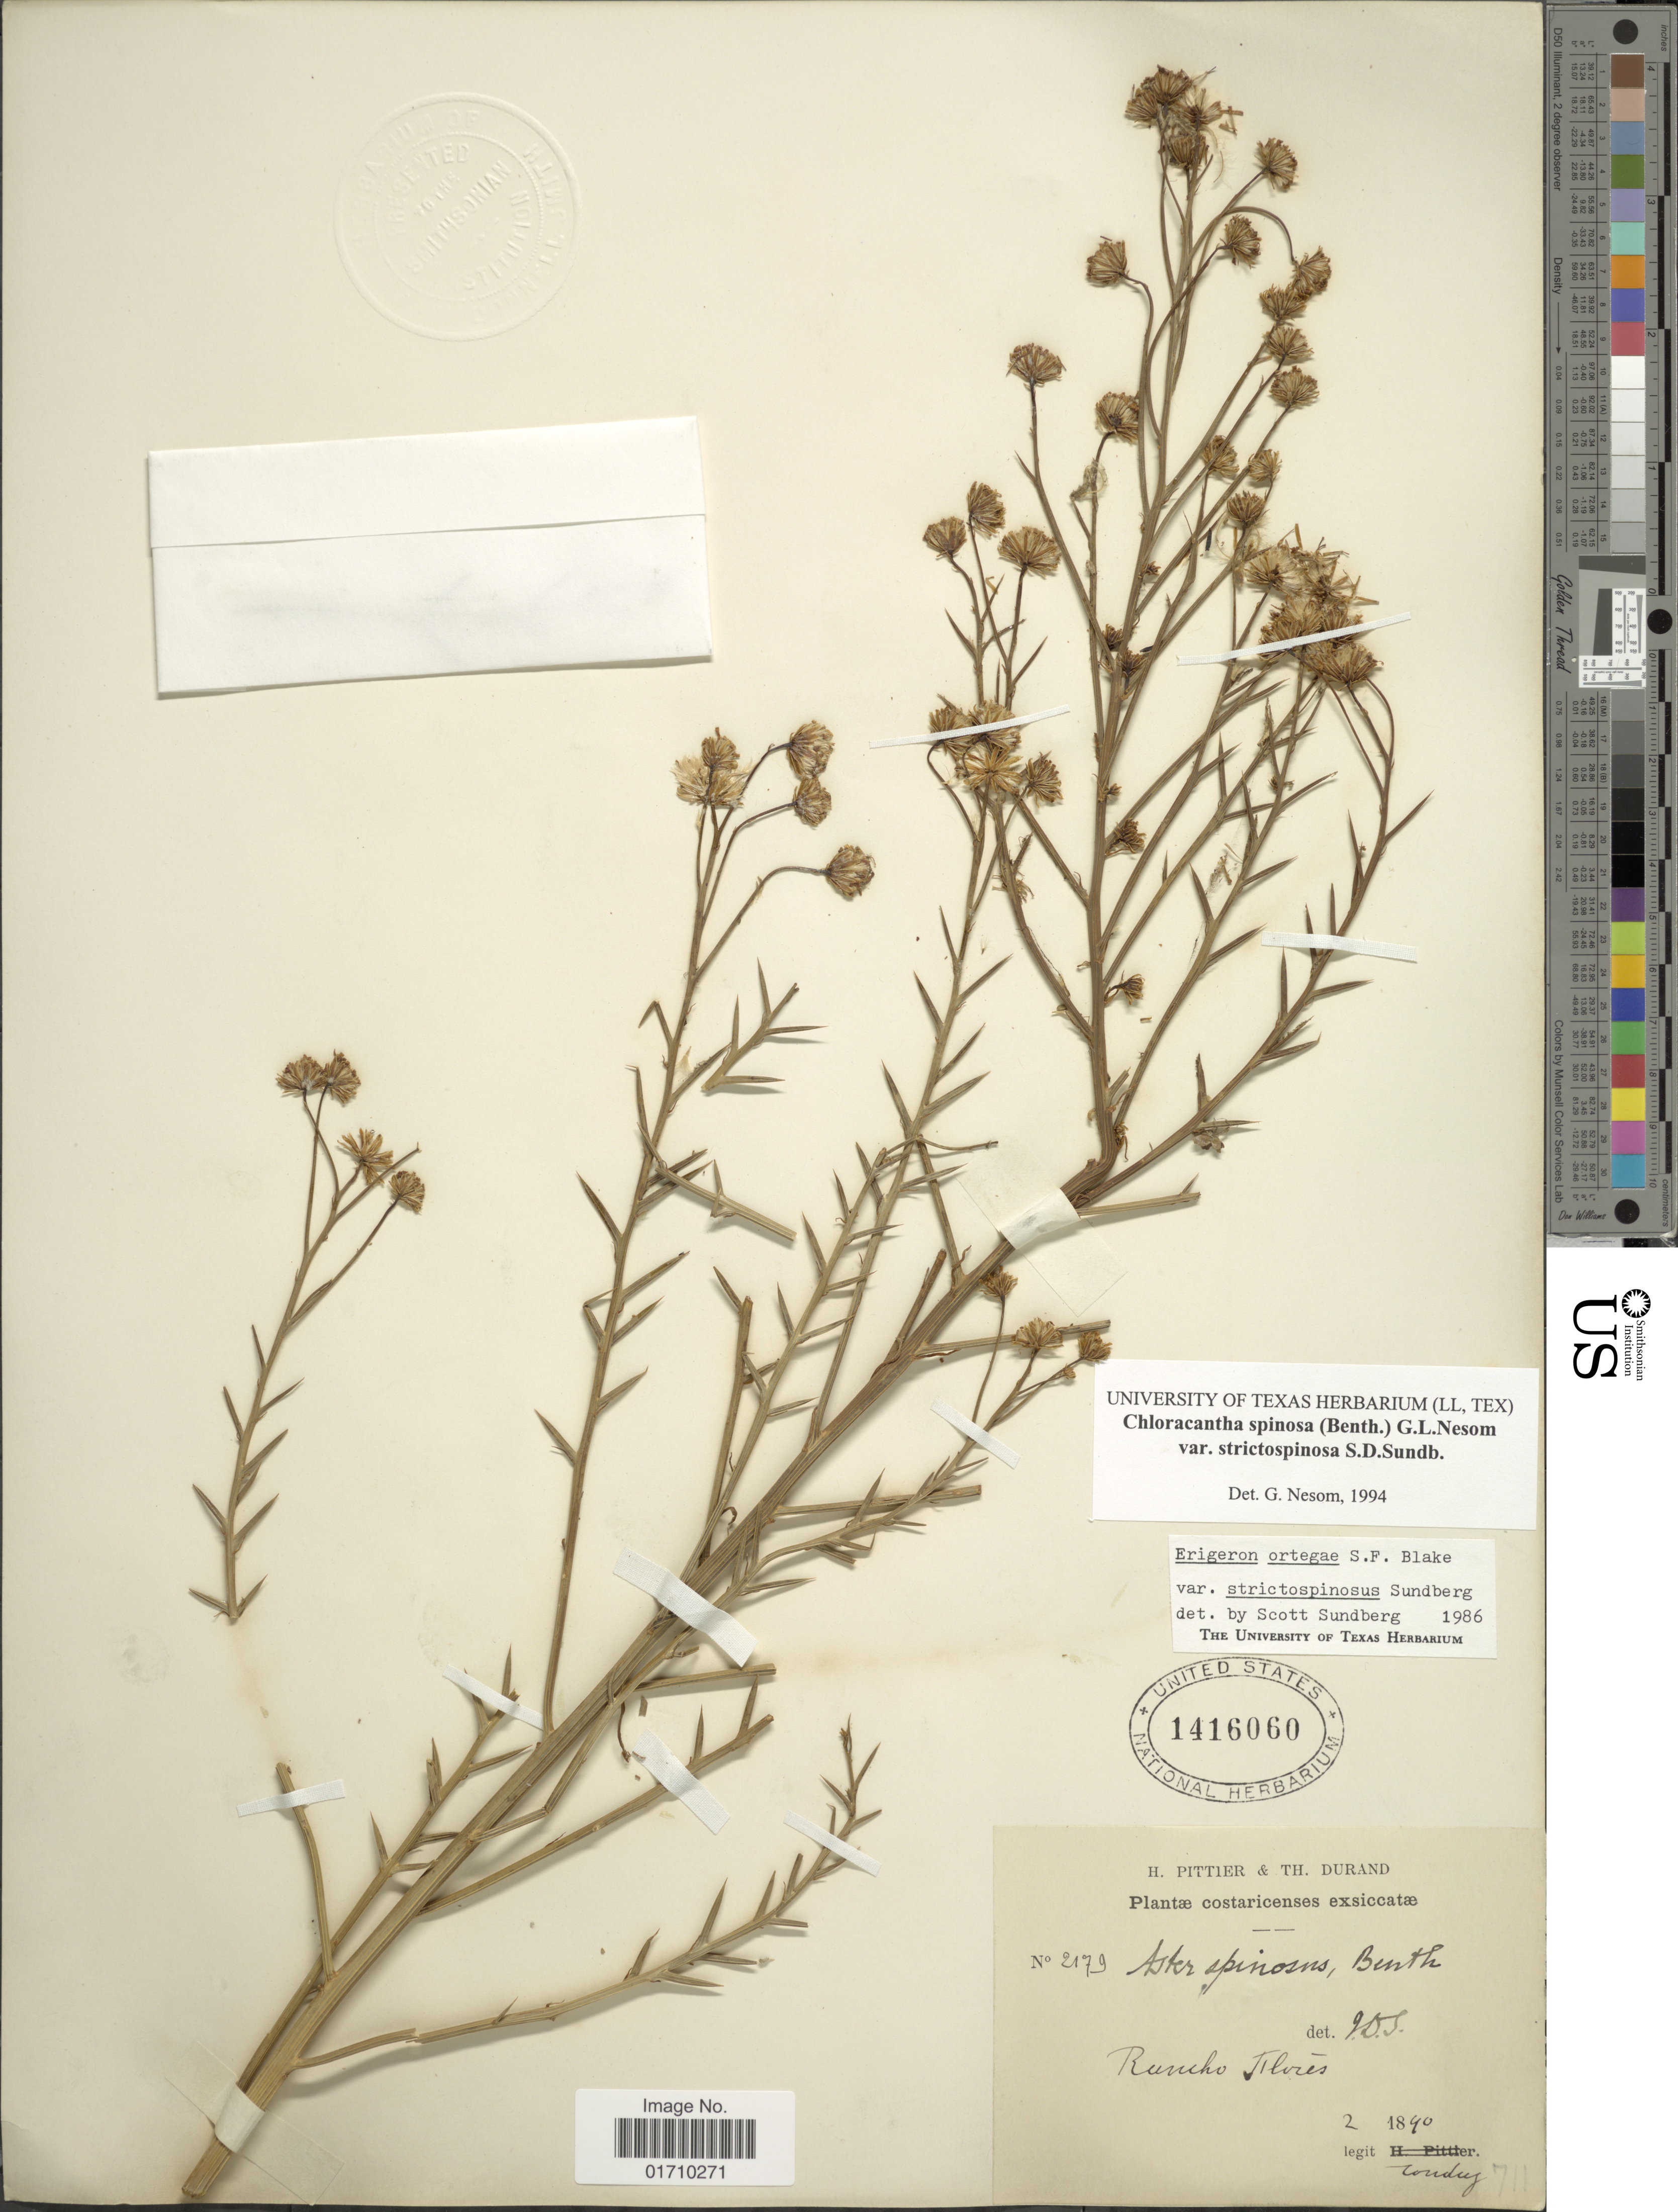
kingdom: Plantae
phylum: Tracheophyta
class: Magnoliopsida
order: Asterales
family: Asteraceae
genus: Chloracantha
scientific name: Chloracantha spinosa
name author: (Benth.) G.L. Nesom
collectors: A. Tonduz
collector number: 2179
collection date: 1890-02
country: Costa Rica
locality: Rancho Flores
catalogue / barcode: US 1416060